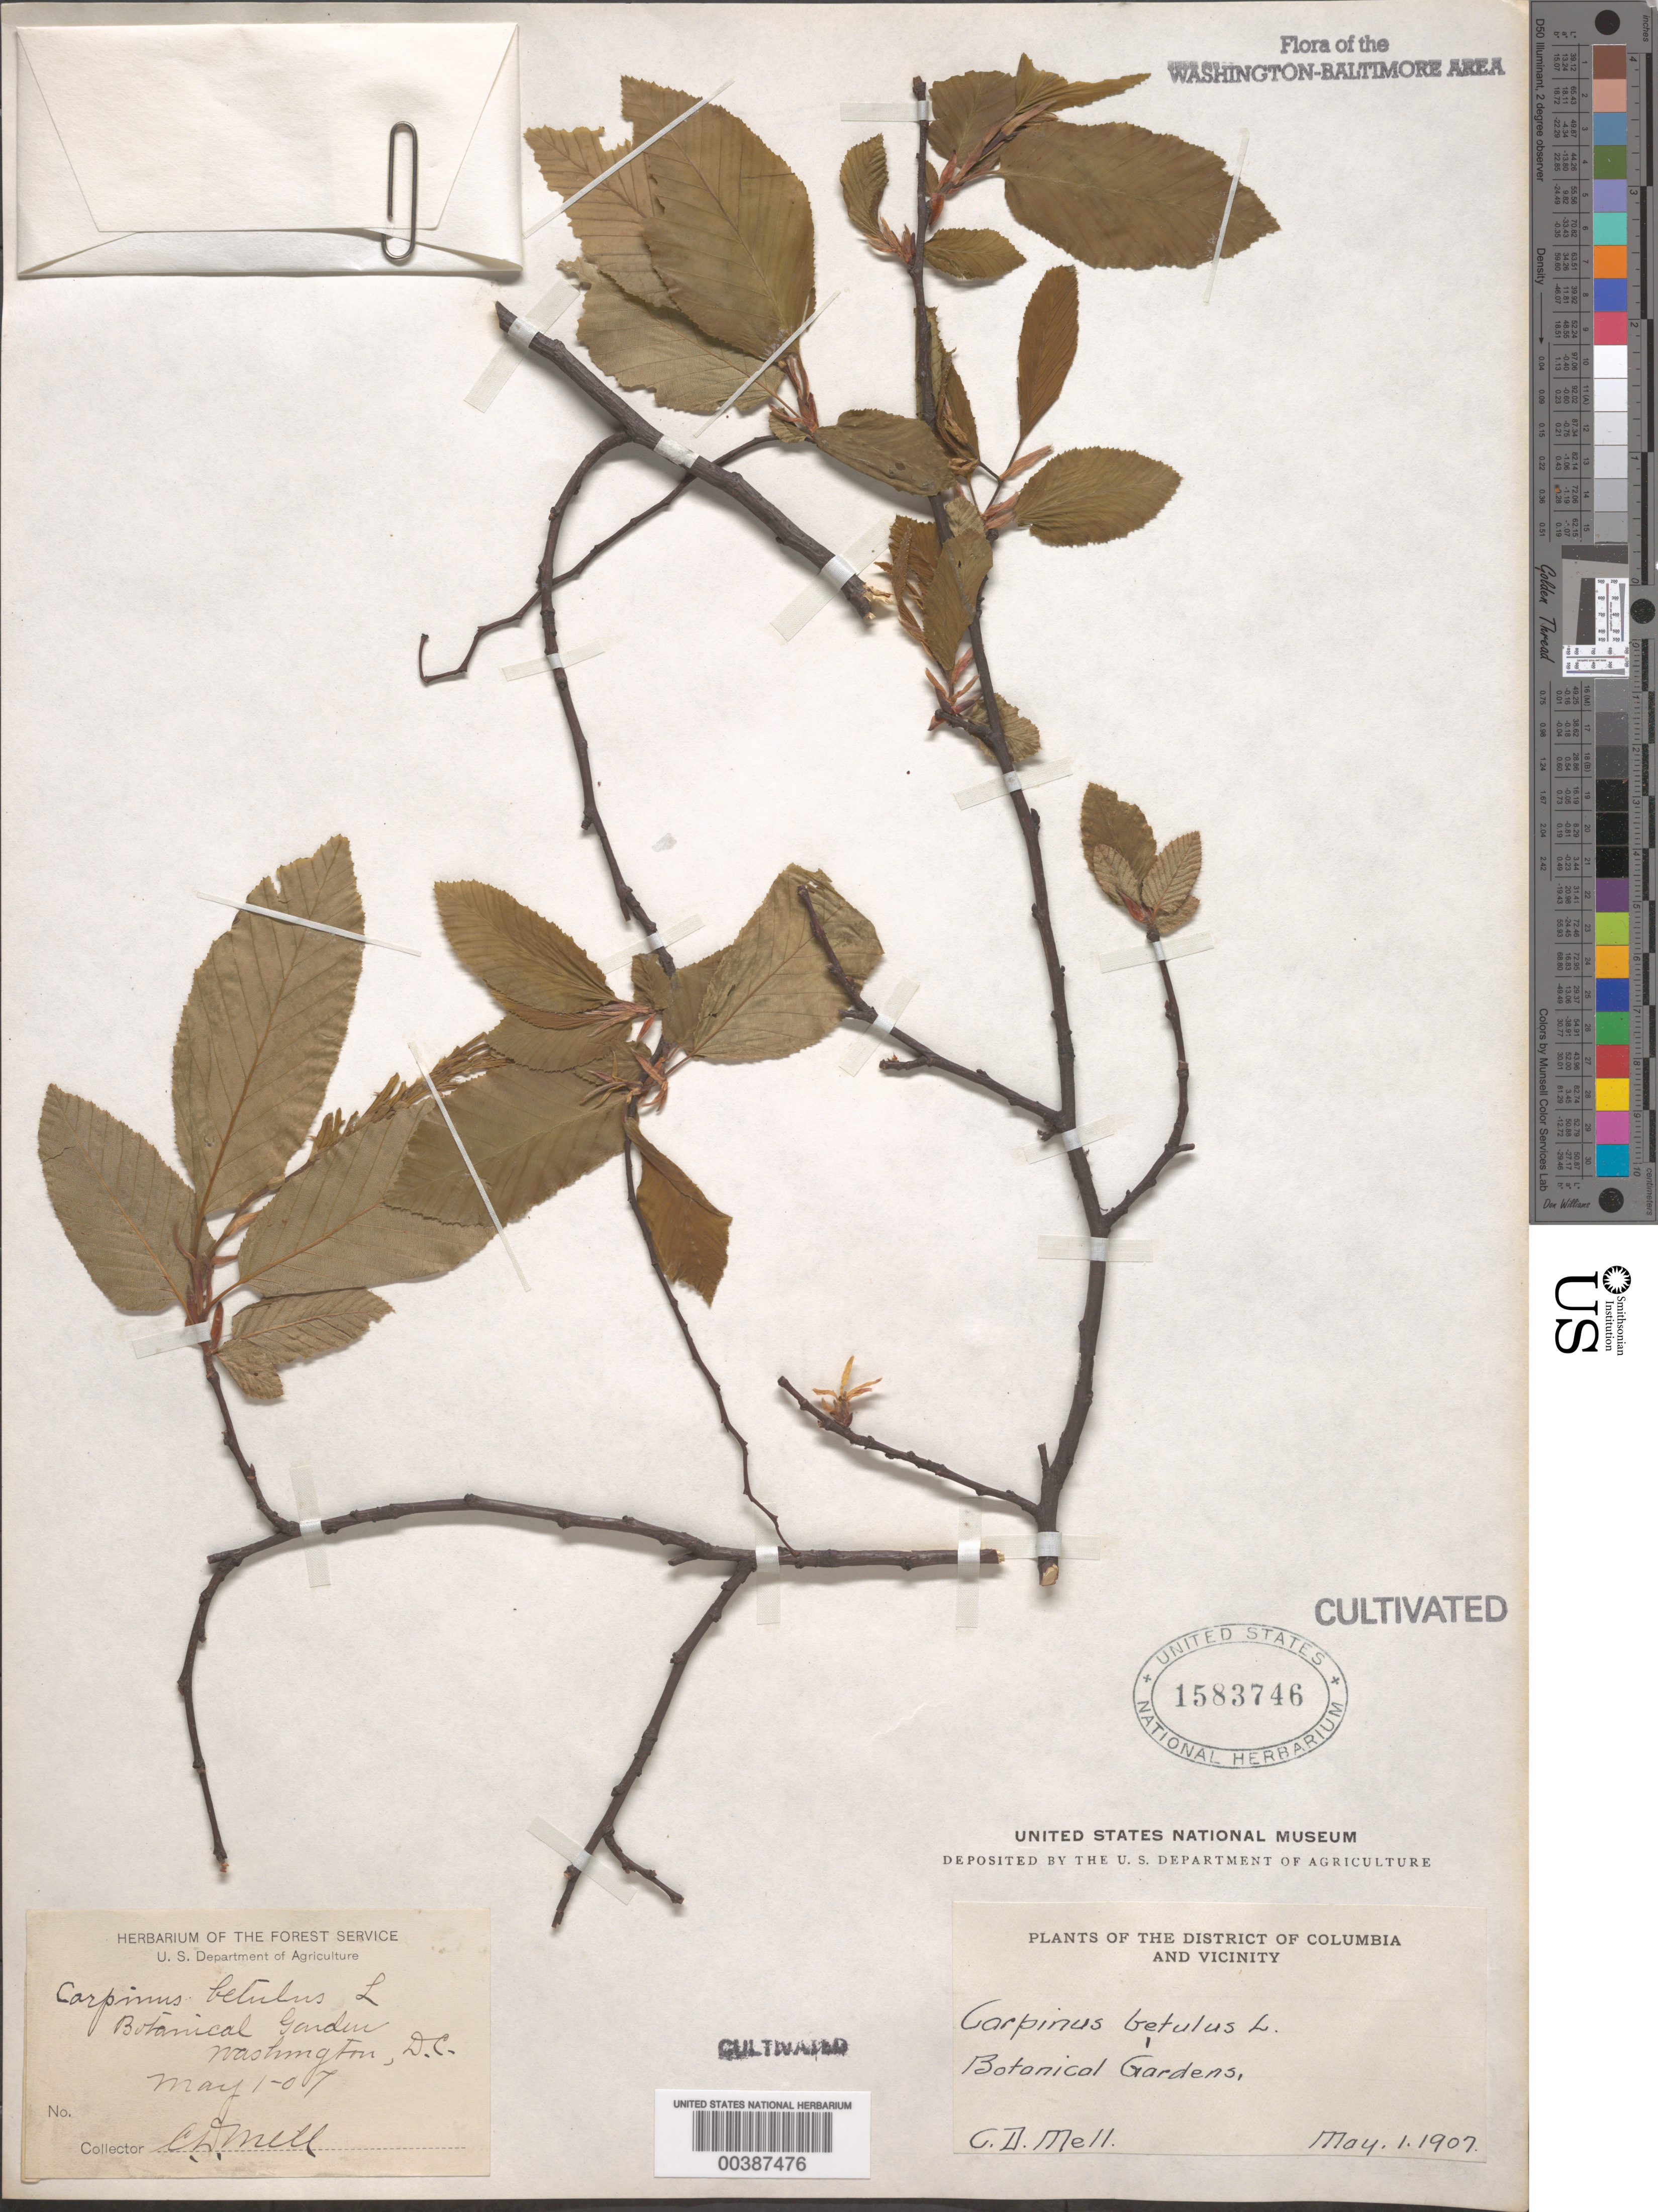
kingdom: Plantae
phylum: Tracheophyta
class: Magnoliopsida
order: Fagales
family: Betulaceae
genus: Carpinus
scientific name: Carpinus betulus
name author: L.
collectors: B. Appold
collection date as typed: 21 Aug 1905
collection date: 1905-08-21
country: United States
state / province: Maryland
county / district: Baltimore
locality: Lutherville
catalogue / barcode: US 1583946-2